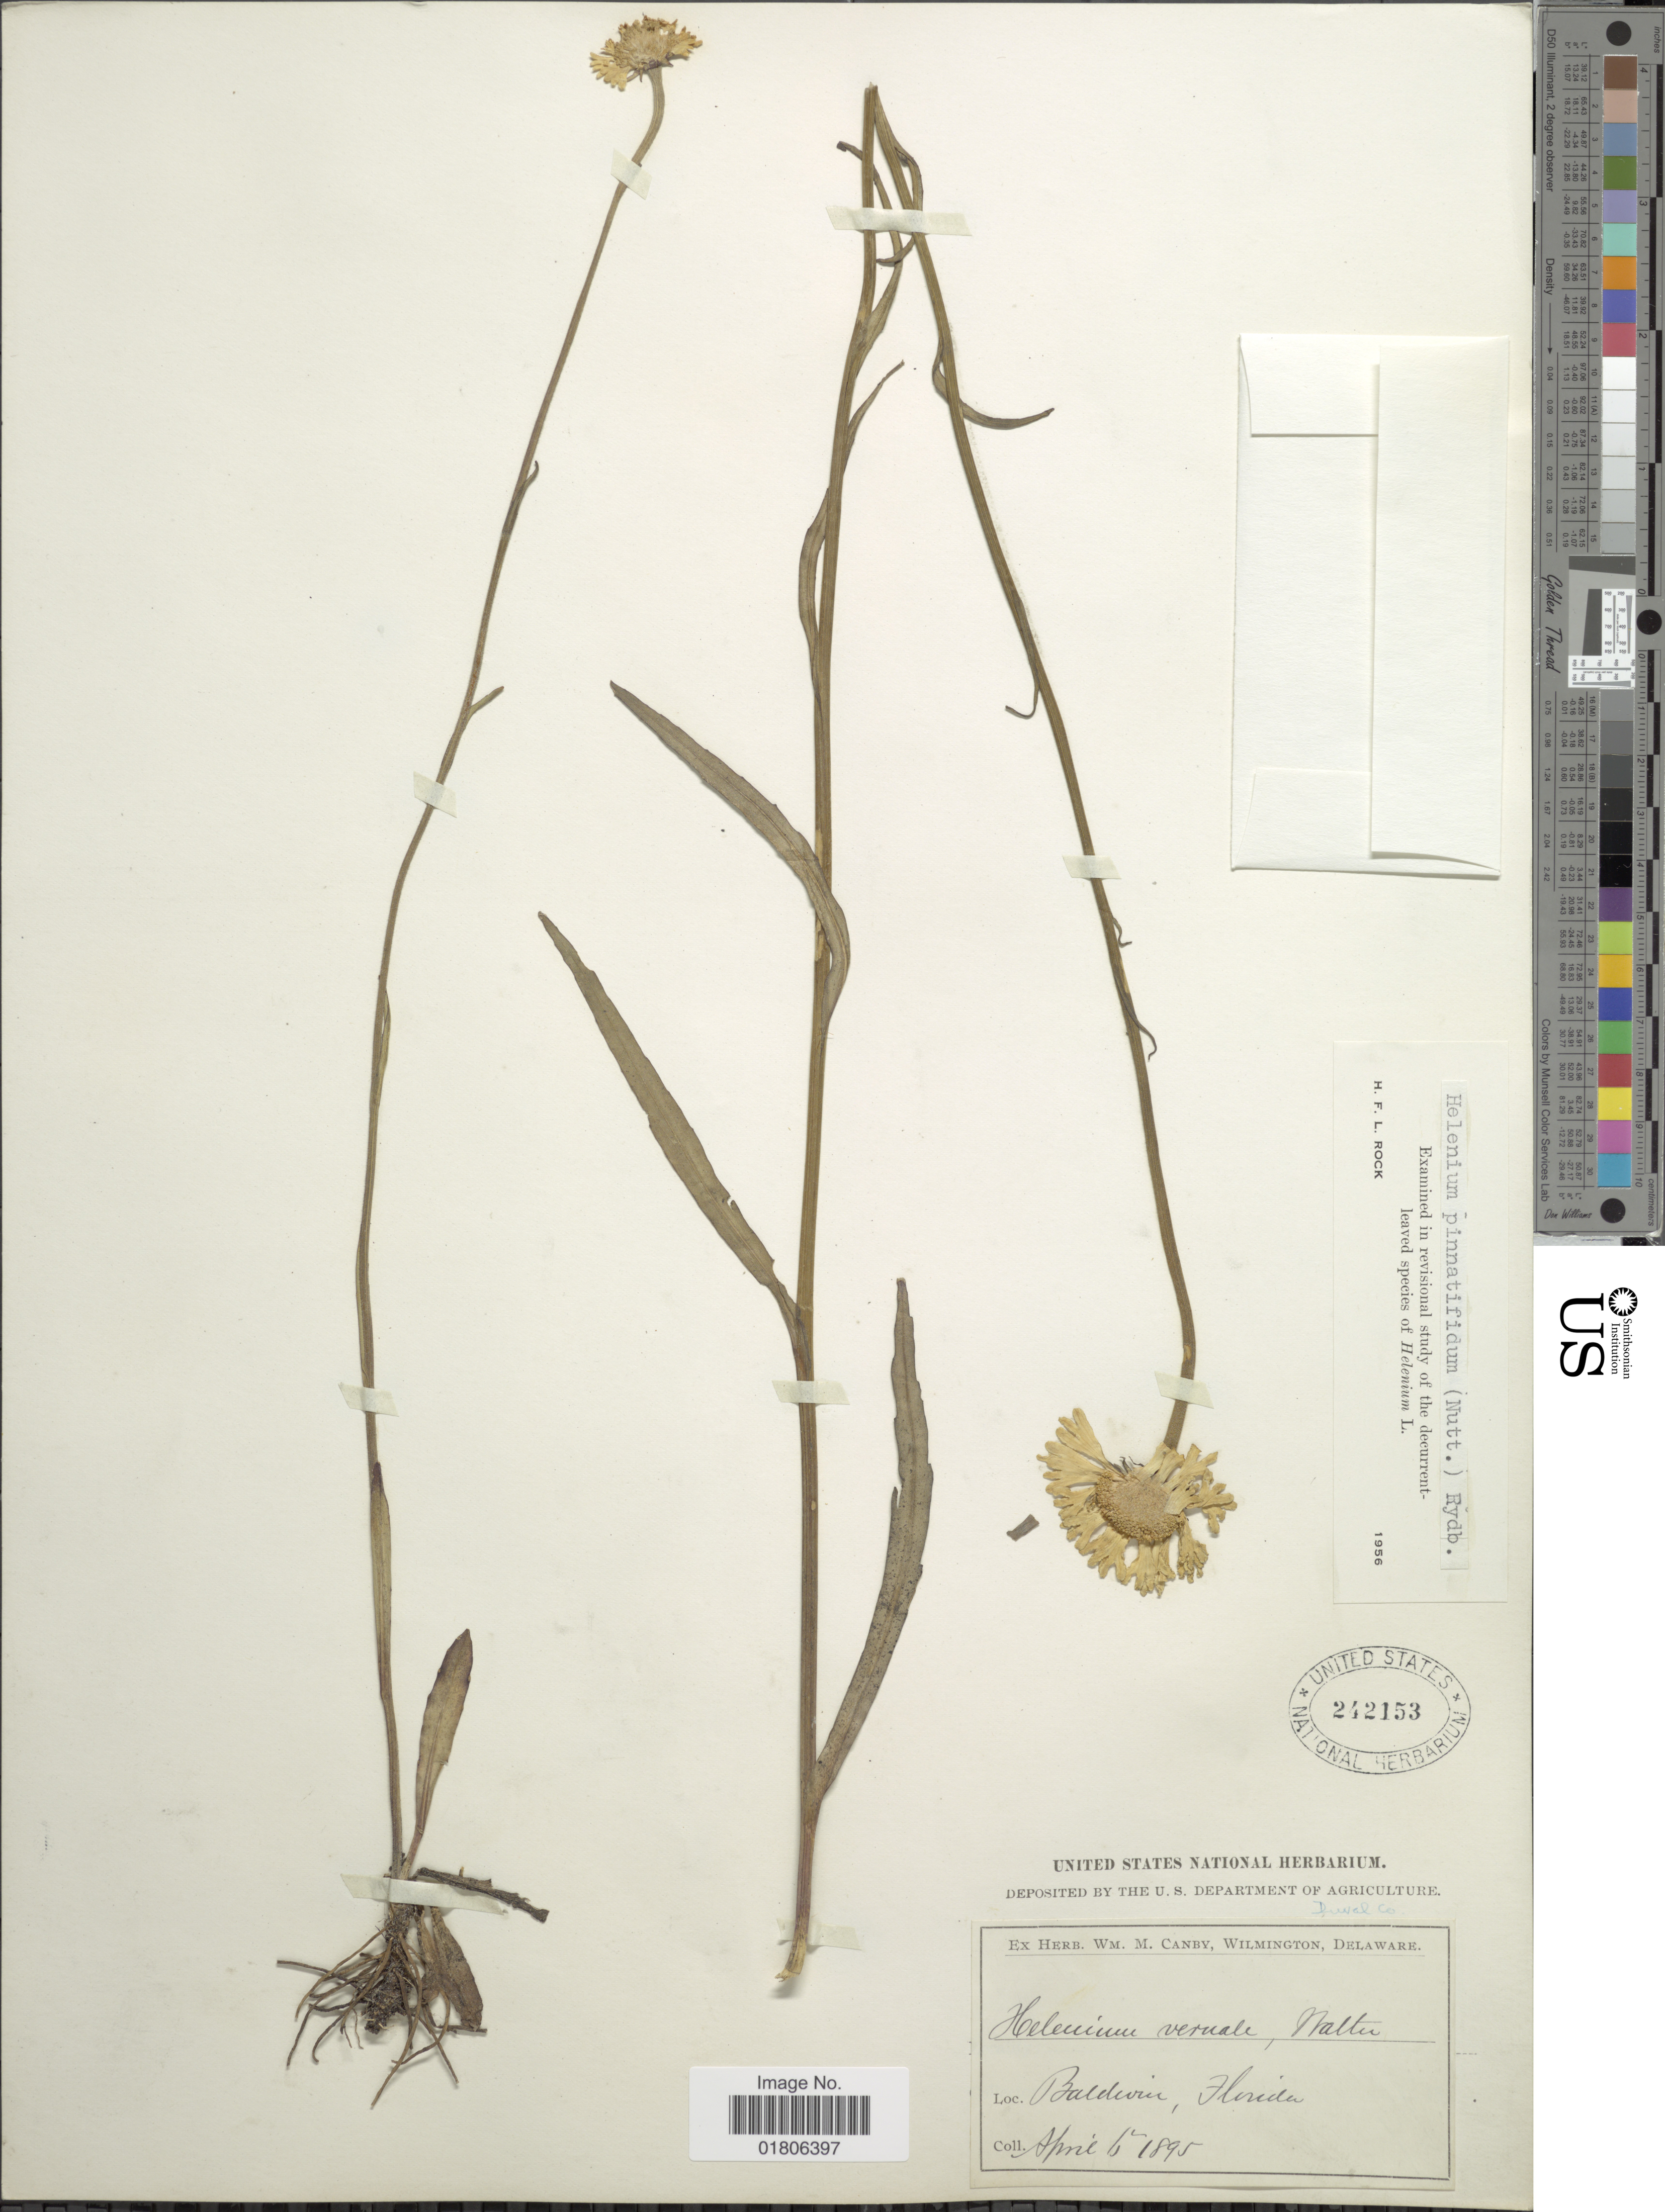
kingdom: Plantae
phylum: Tracheophyta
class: Magnoliopsida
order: Asterales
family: Asteraceae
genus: Helenium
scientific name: Helenium pinnatifidum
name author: (Schwein. ex Nutt.) Rydb.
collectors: ex herb. W.M. Canby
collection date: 1895-04-06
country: United States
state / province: Florida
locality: Baldwin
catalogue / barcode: US 242153